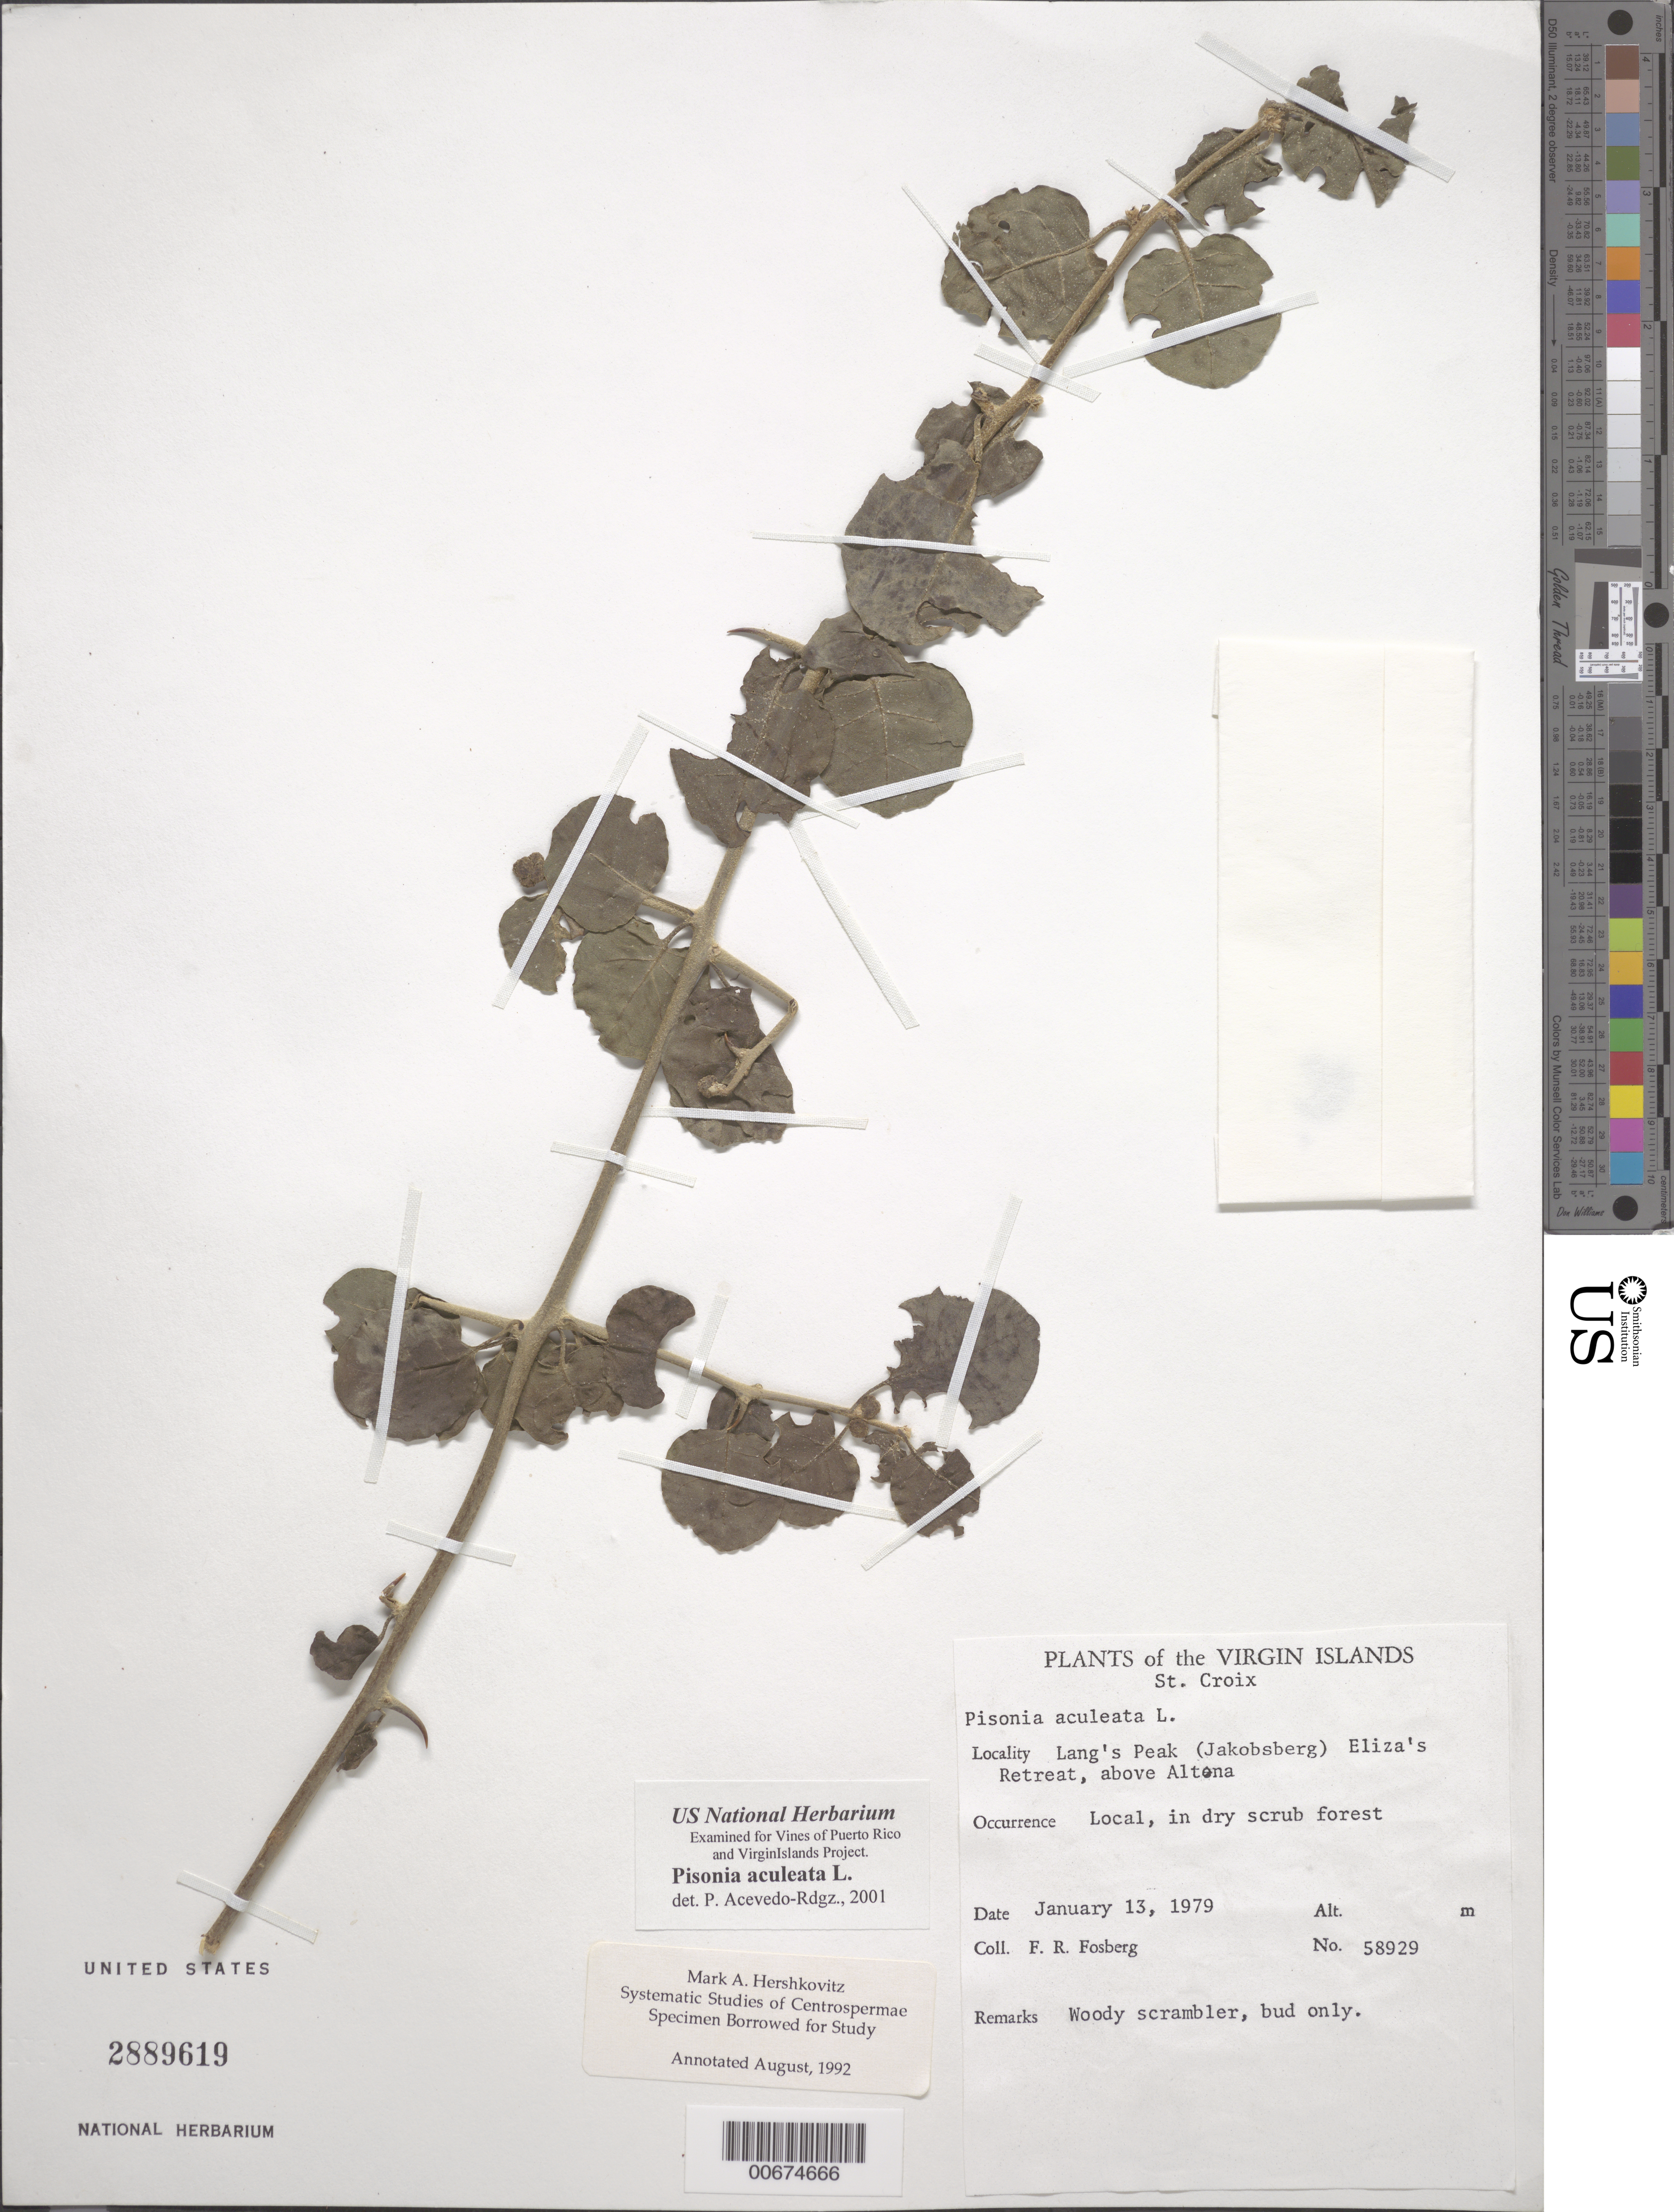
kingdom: Plantae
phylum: Tracheophyta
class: Magnoliopsida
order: Caryophyllales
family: Nyctaginaceae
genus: Pisonia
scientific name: Pisonia aculeata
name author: L.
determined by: Acevedo-Rodríguez, P., (BOT), Smithsonian Institution - National Museum of Natural History (UNITED STATES)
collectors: F. R. Fosberg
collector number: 58929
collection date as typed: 13 Jan 1979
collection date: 1979-01-13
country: U.S. Virgin Islands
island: St. Croix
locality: Lang's Peak (Jakobsberg) Eliza's Retreat, above Altona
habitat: in dry scrub forest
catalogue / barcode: US 2889619